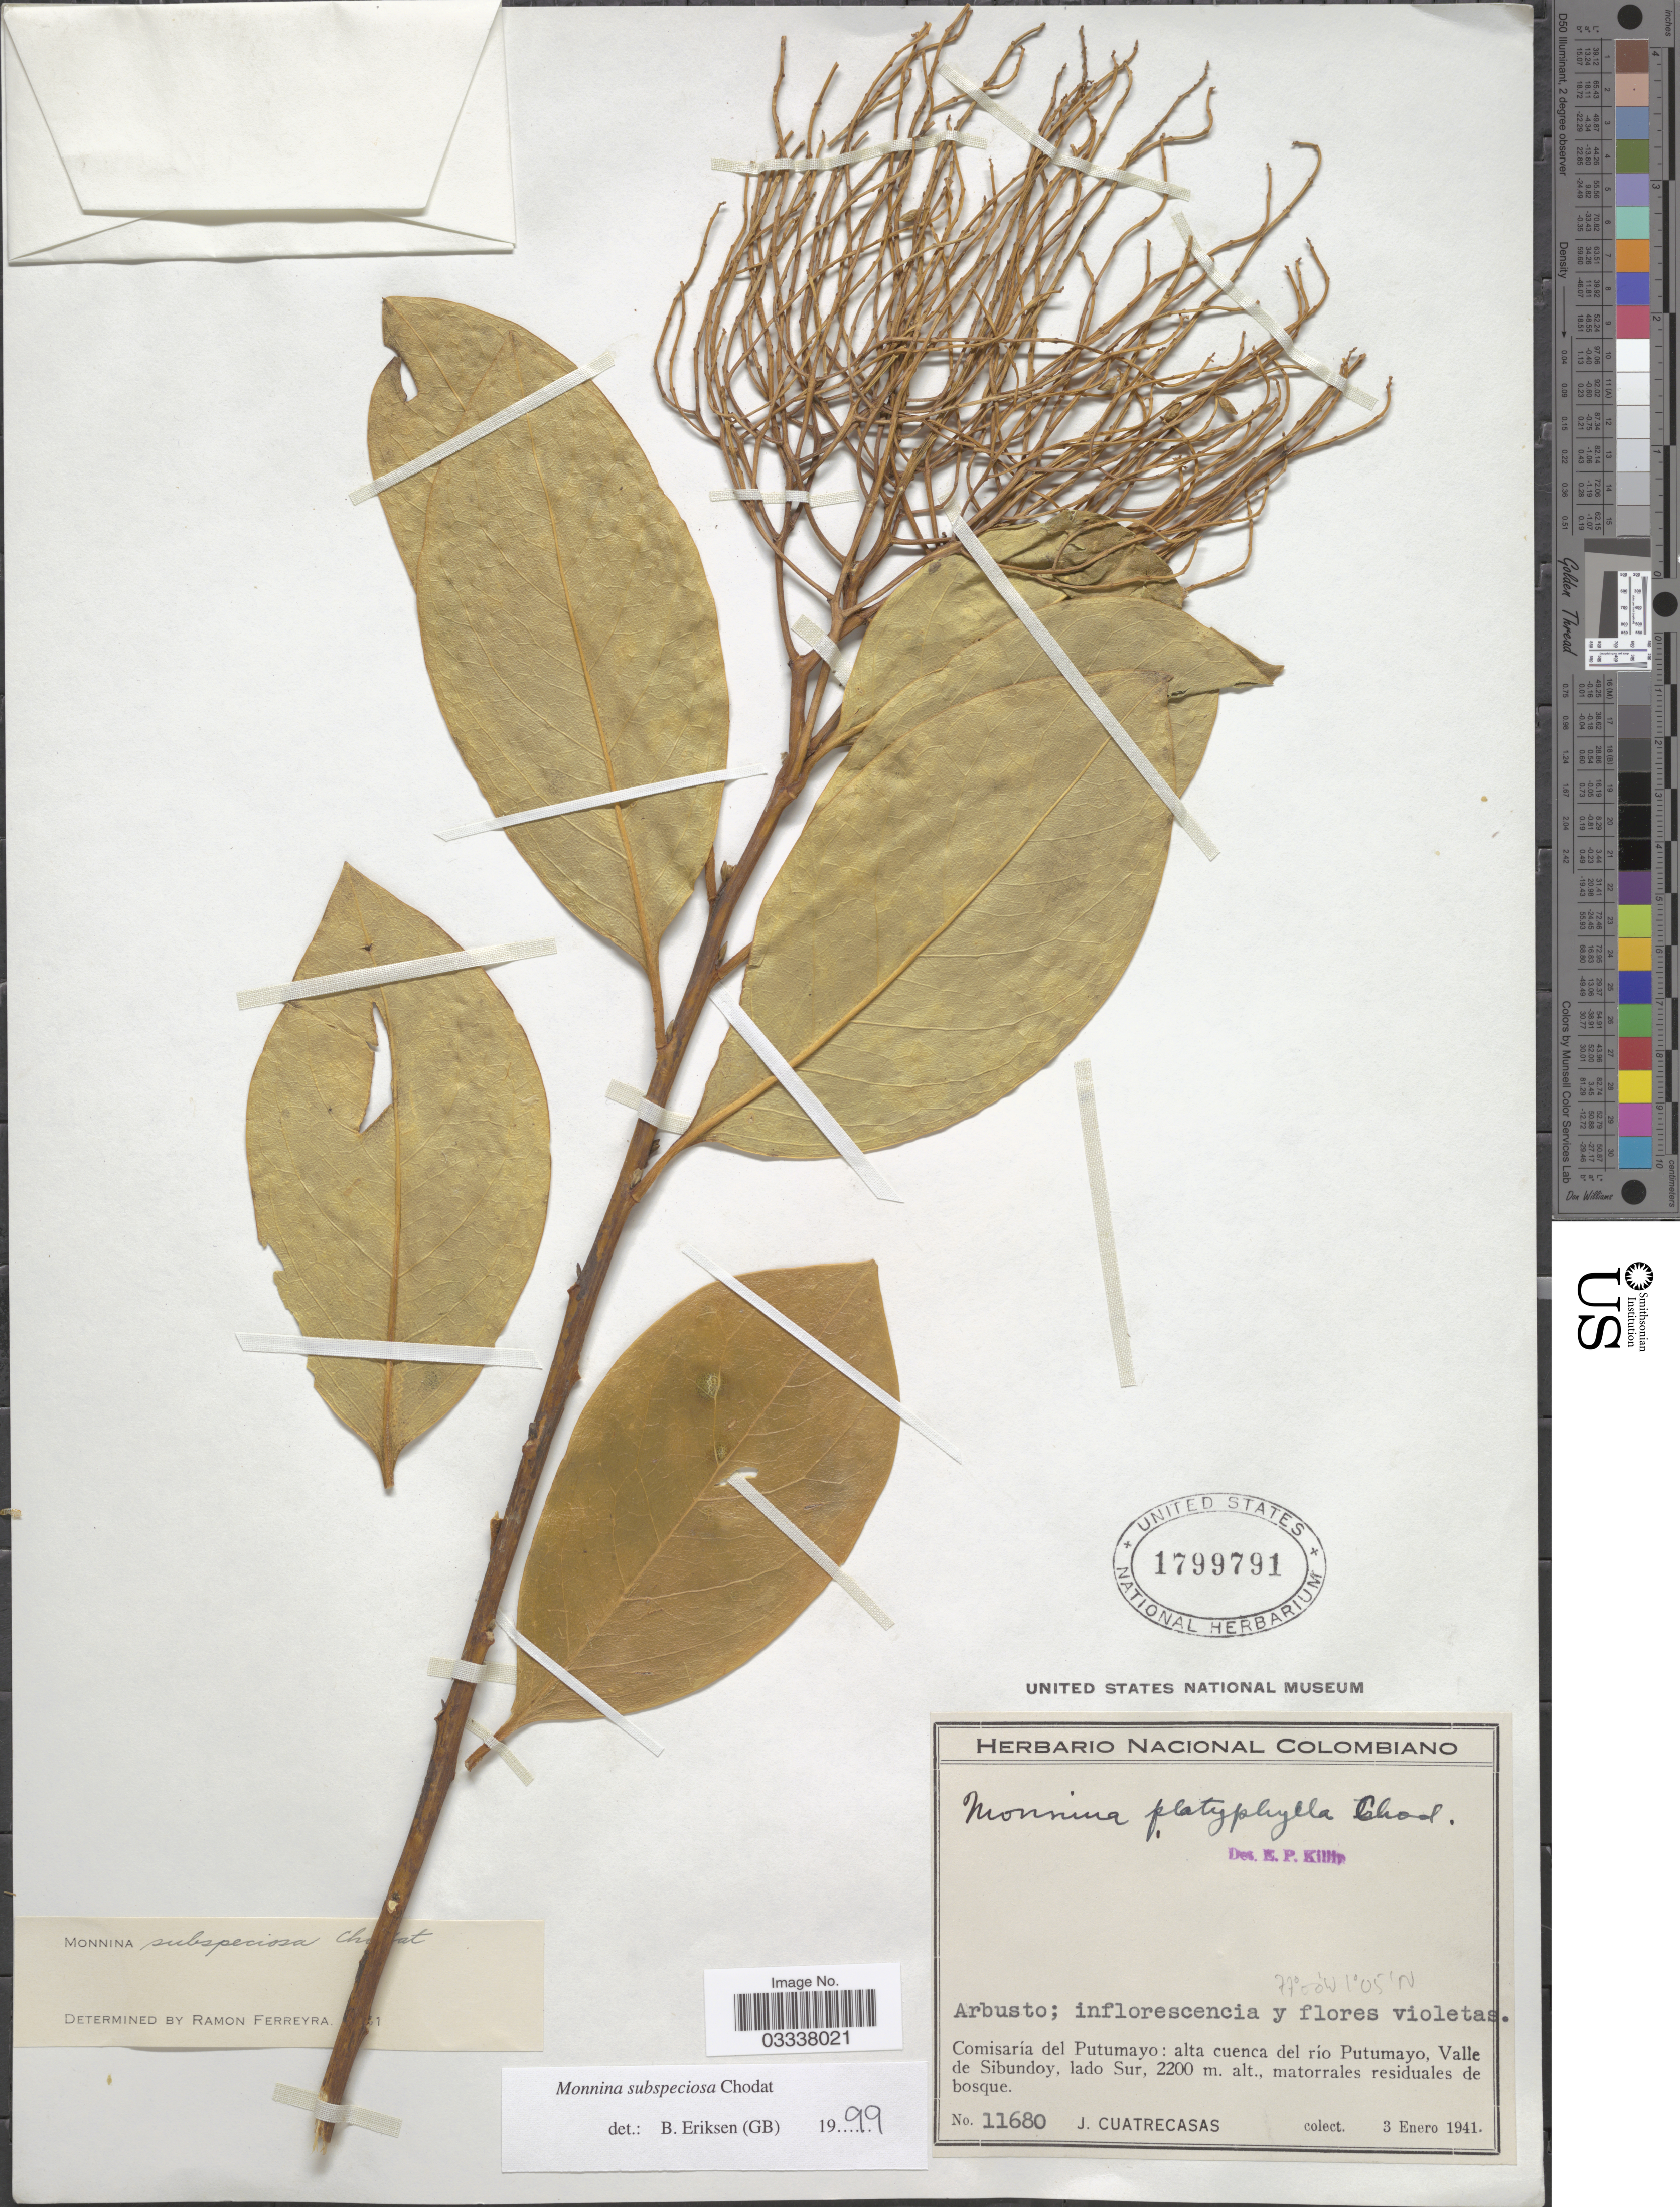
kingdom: Plantae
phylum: Tracheophyta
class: Magnoliopsida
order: Fabales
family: Polygalaceae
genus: Monnina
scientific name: Monnina subspeciosa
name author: Chodat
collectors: J. Cuatrecasas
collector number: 11680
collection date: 1941-01-03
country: Colombia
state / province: Putumayo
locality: Comisaria del Putumayo: Alta cuenca del río Putumayo, Valle de Sibundoy, lado Sur.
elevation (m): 2200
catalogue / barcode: US 1799791